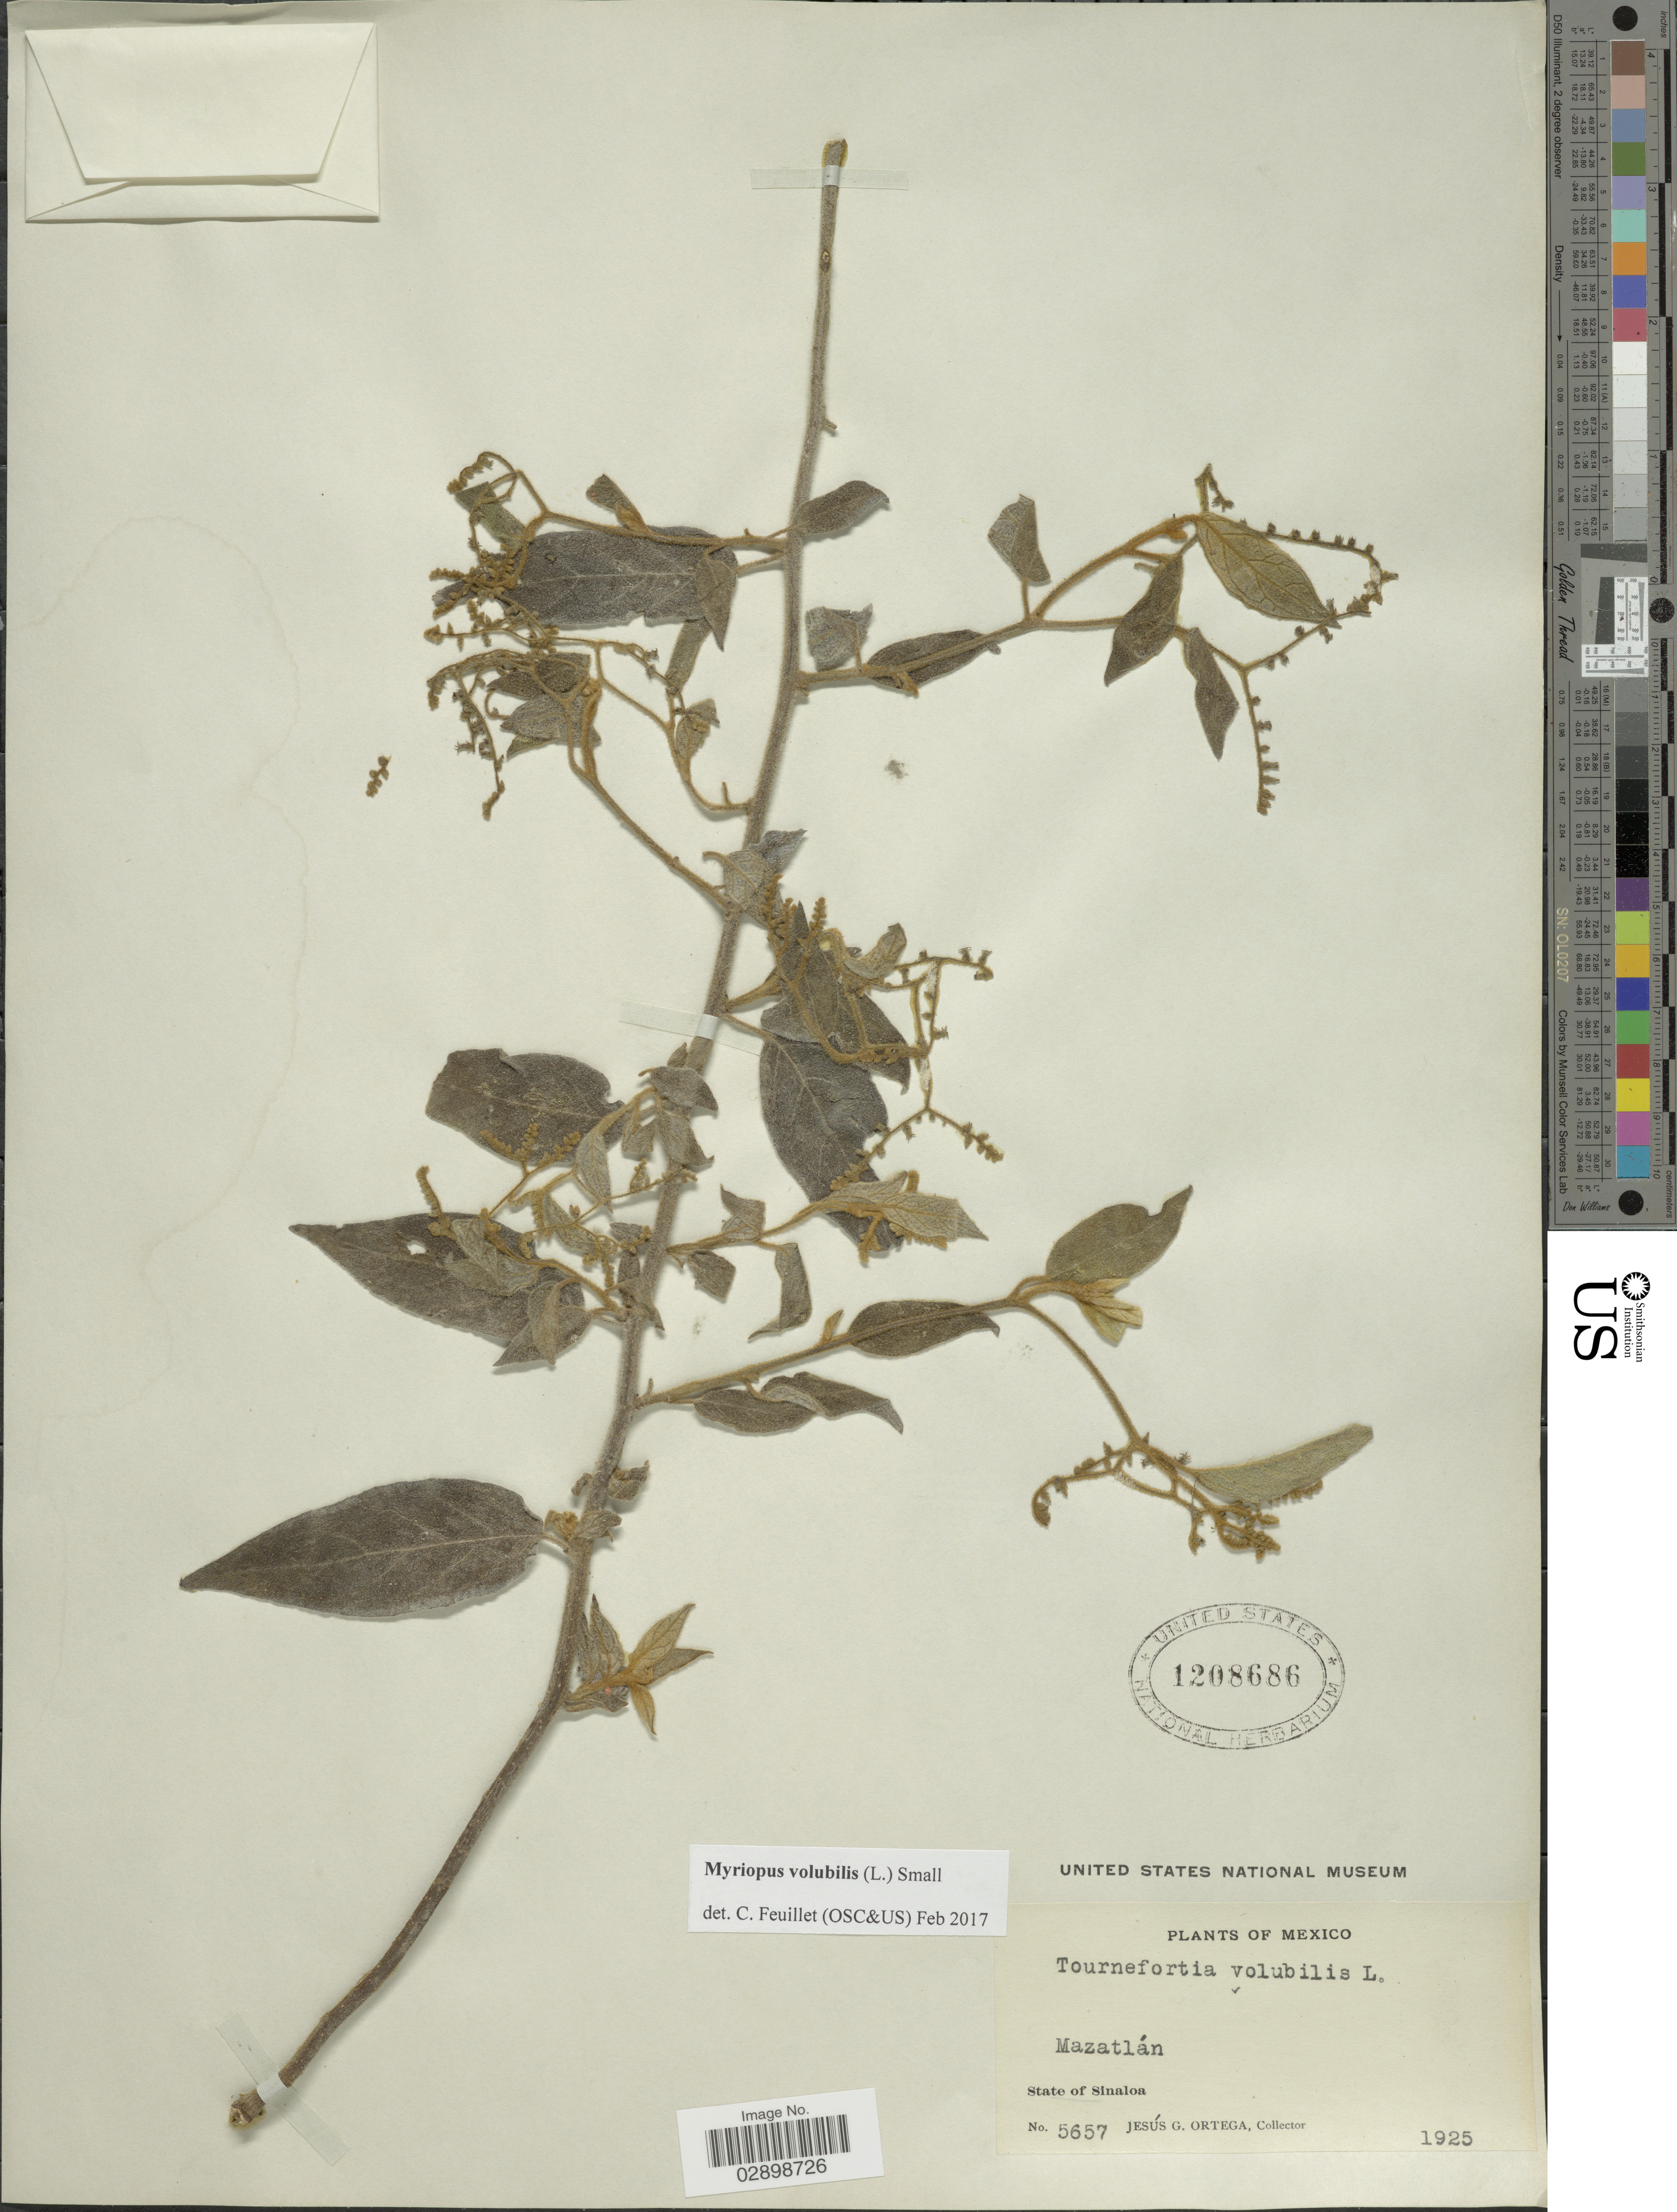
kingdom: Plantae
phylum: Tracheophyta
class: Magnoliopsida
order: Boraginales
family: Heliotropiaceae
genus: Myriopus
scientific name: Myriopus volubilis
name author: (L.) Small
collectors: J. Ortega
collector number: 5657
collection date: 1925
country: Mexico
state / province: Sinaloa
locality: Mazatlán. State of Sinaloa.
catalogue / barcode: US 1208686